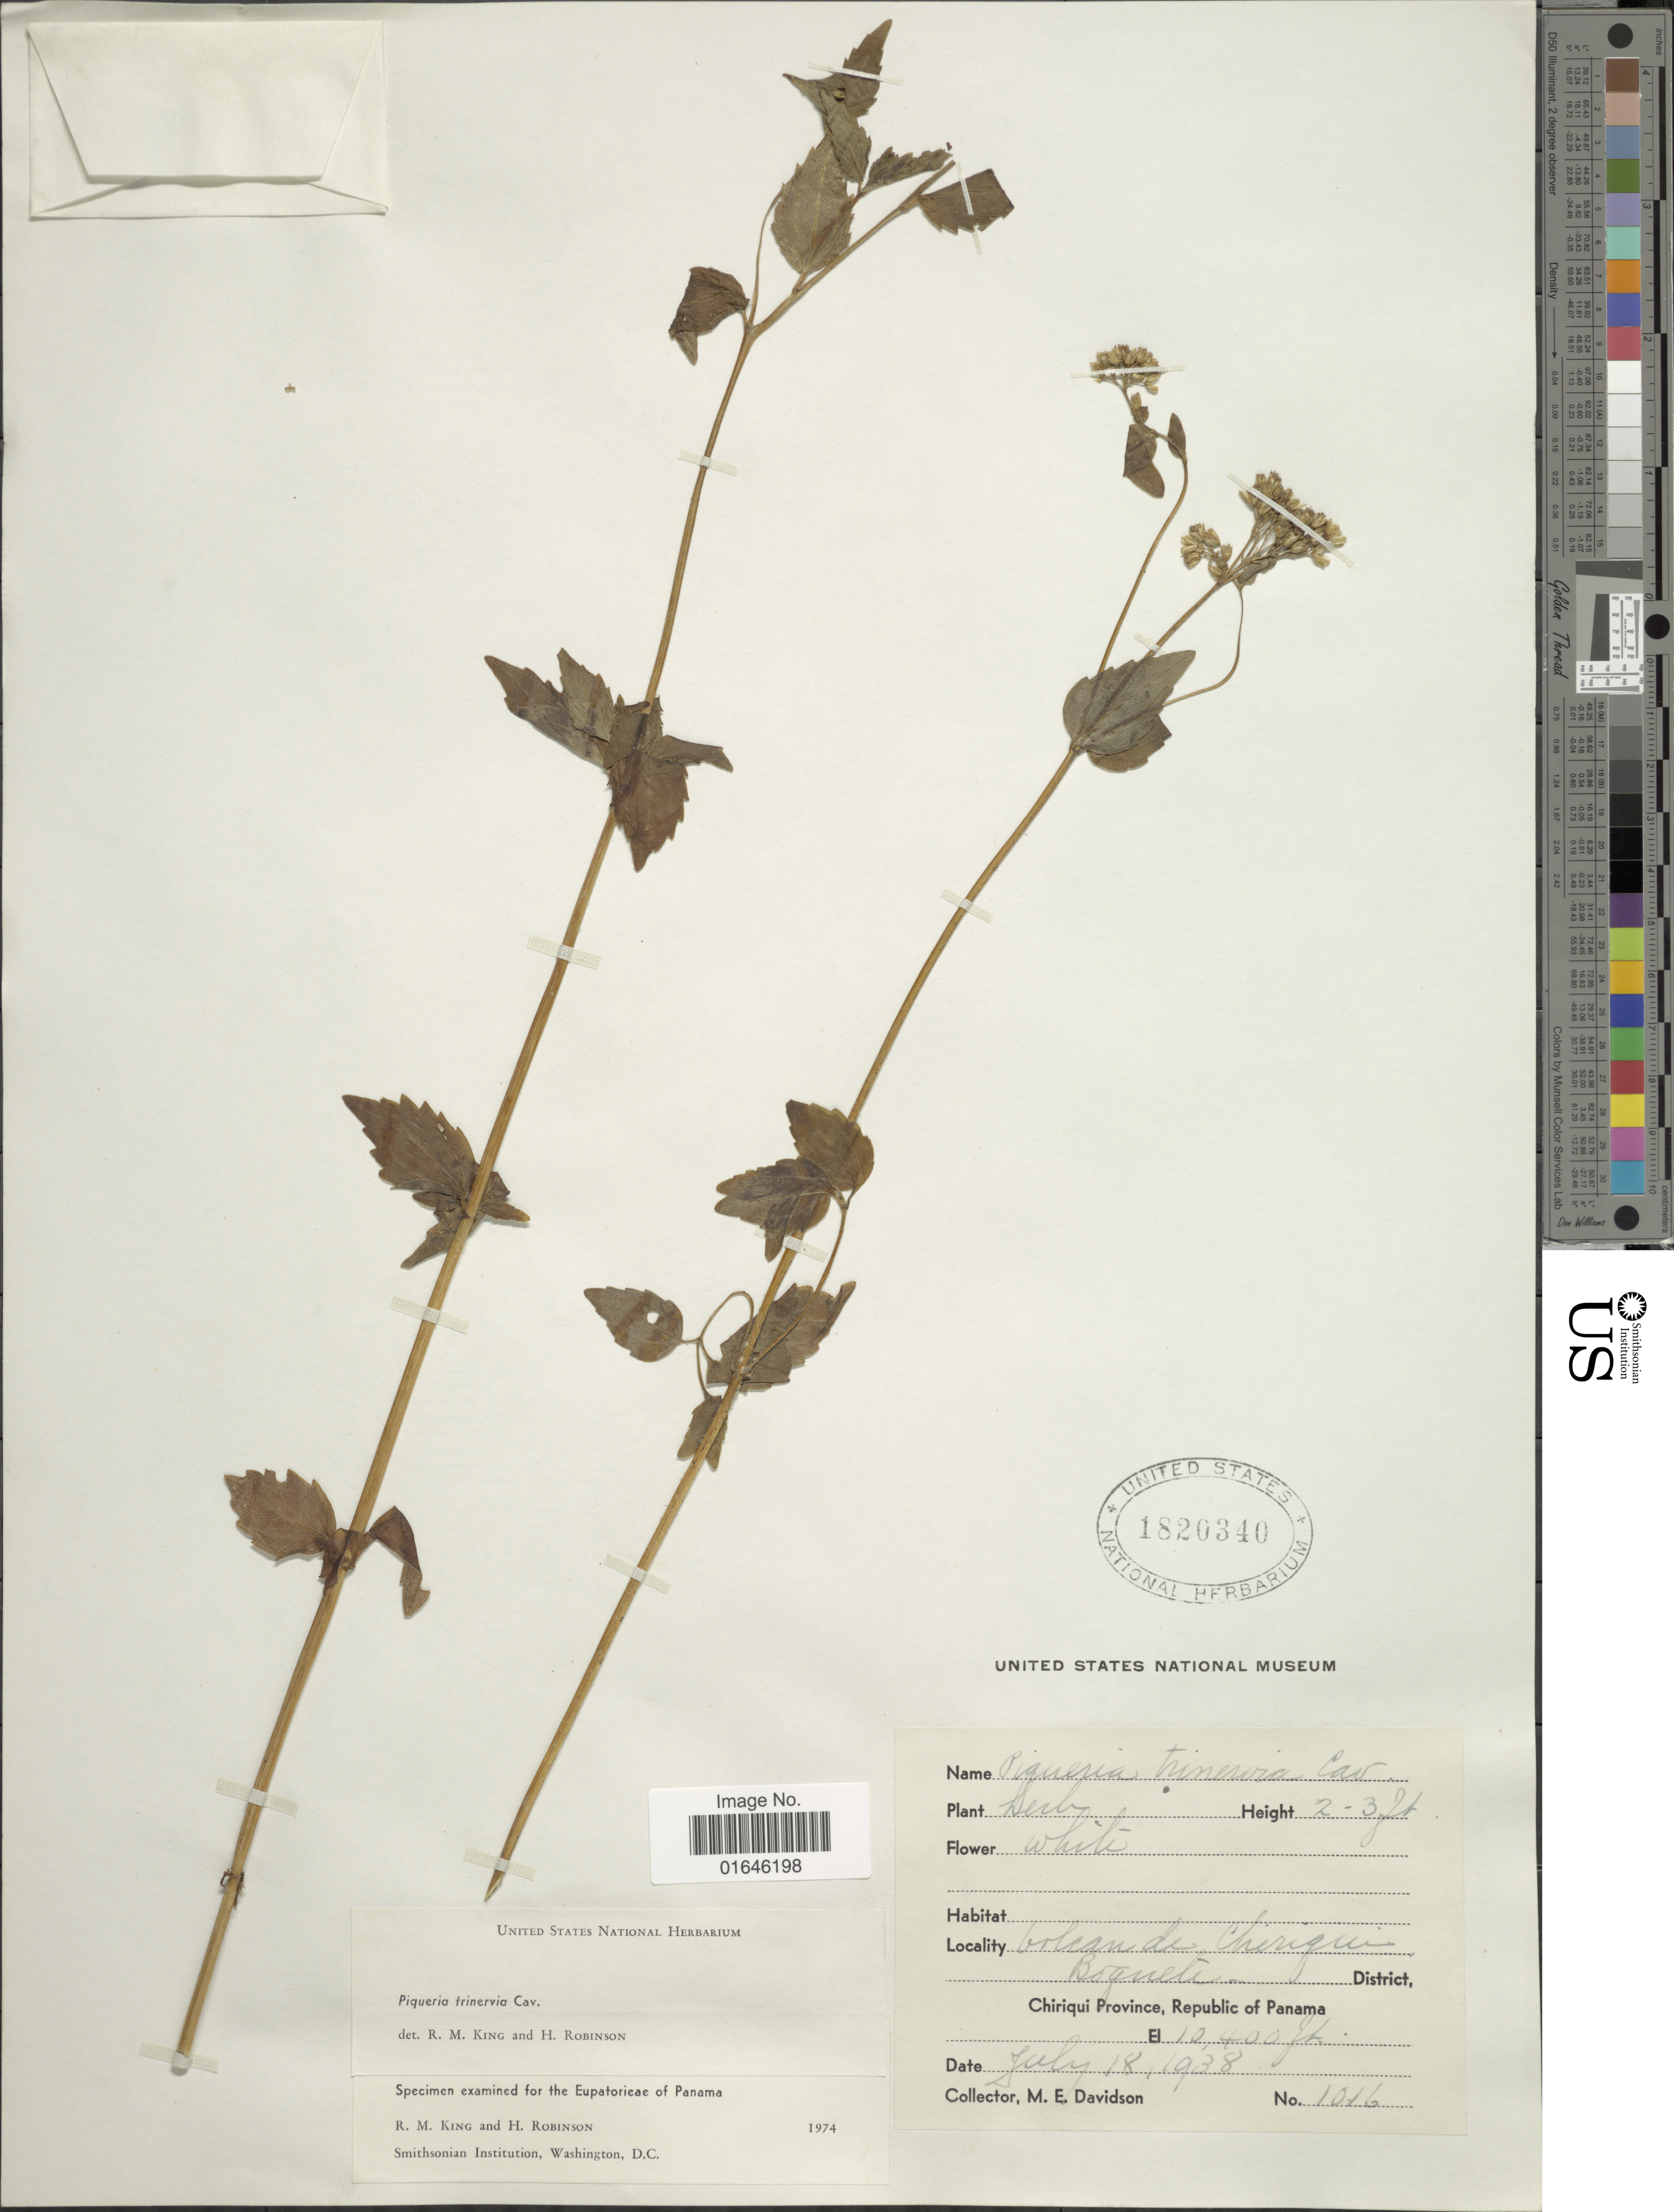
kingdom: Plantae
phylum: Tracheophyta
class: Magnoliopsida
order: Asterales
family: Asteraceae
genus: Piqueria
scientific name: Piqueria trinervia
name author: Cav.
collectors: M. E. Davidson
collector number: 1016*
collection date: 1938-07-18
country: Panama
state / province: Chiriqui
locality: Bolean de Chiriqui, Boguete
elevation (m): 3170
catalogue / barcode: US 1820340